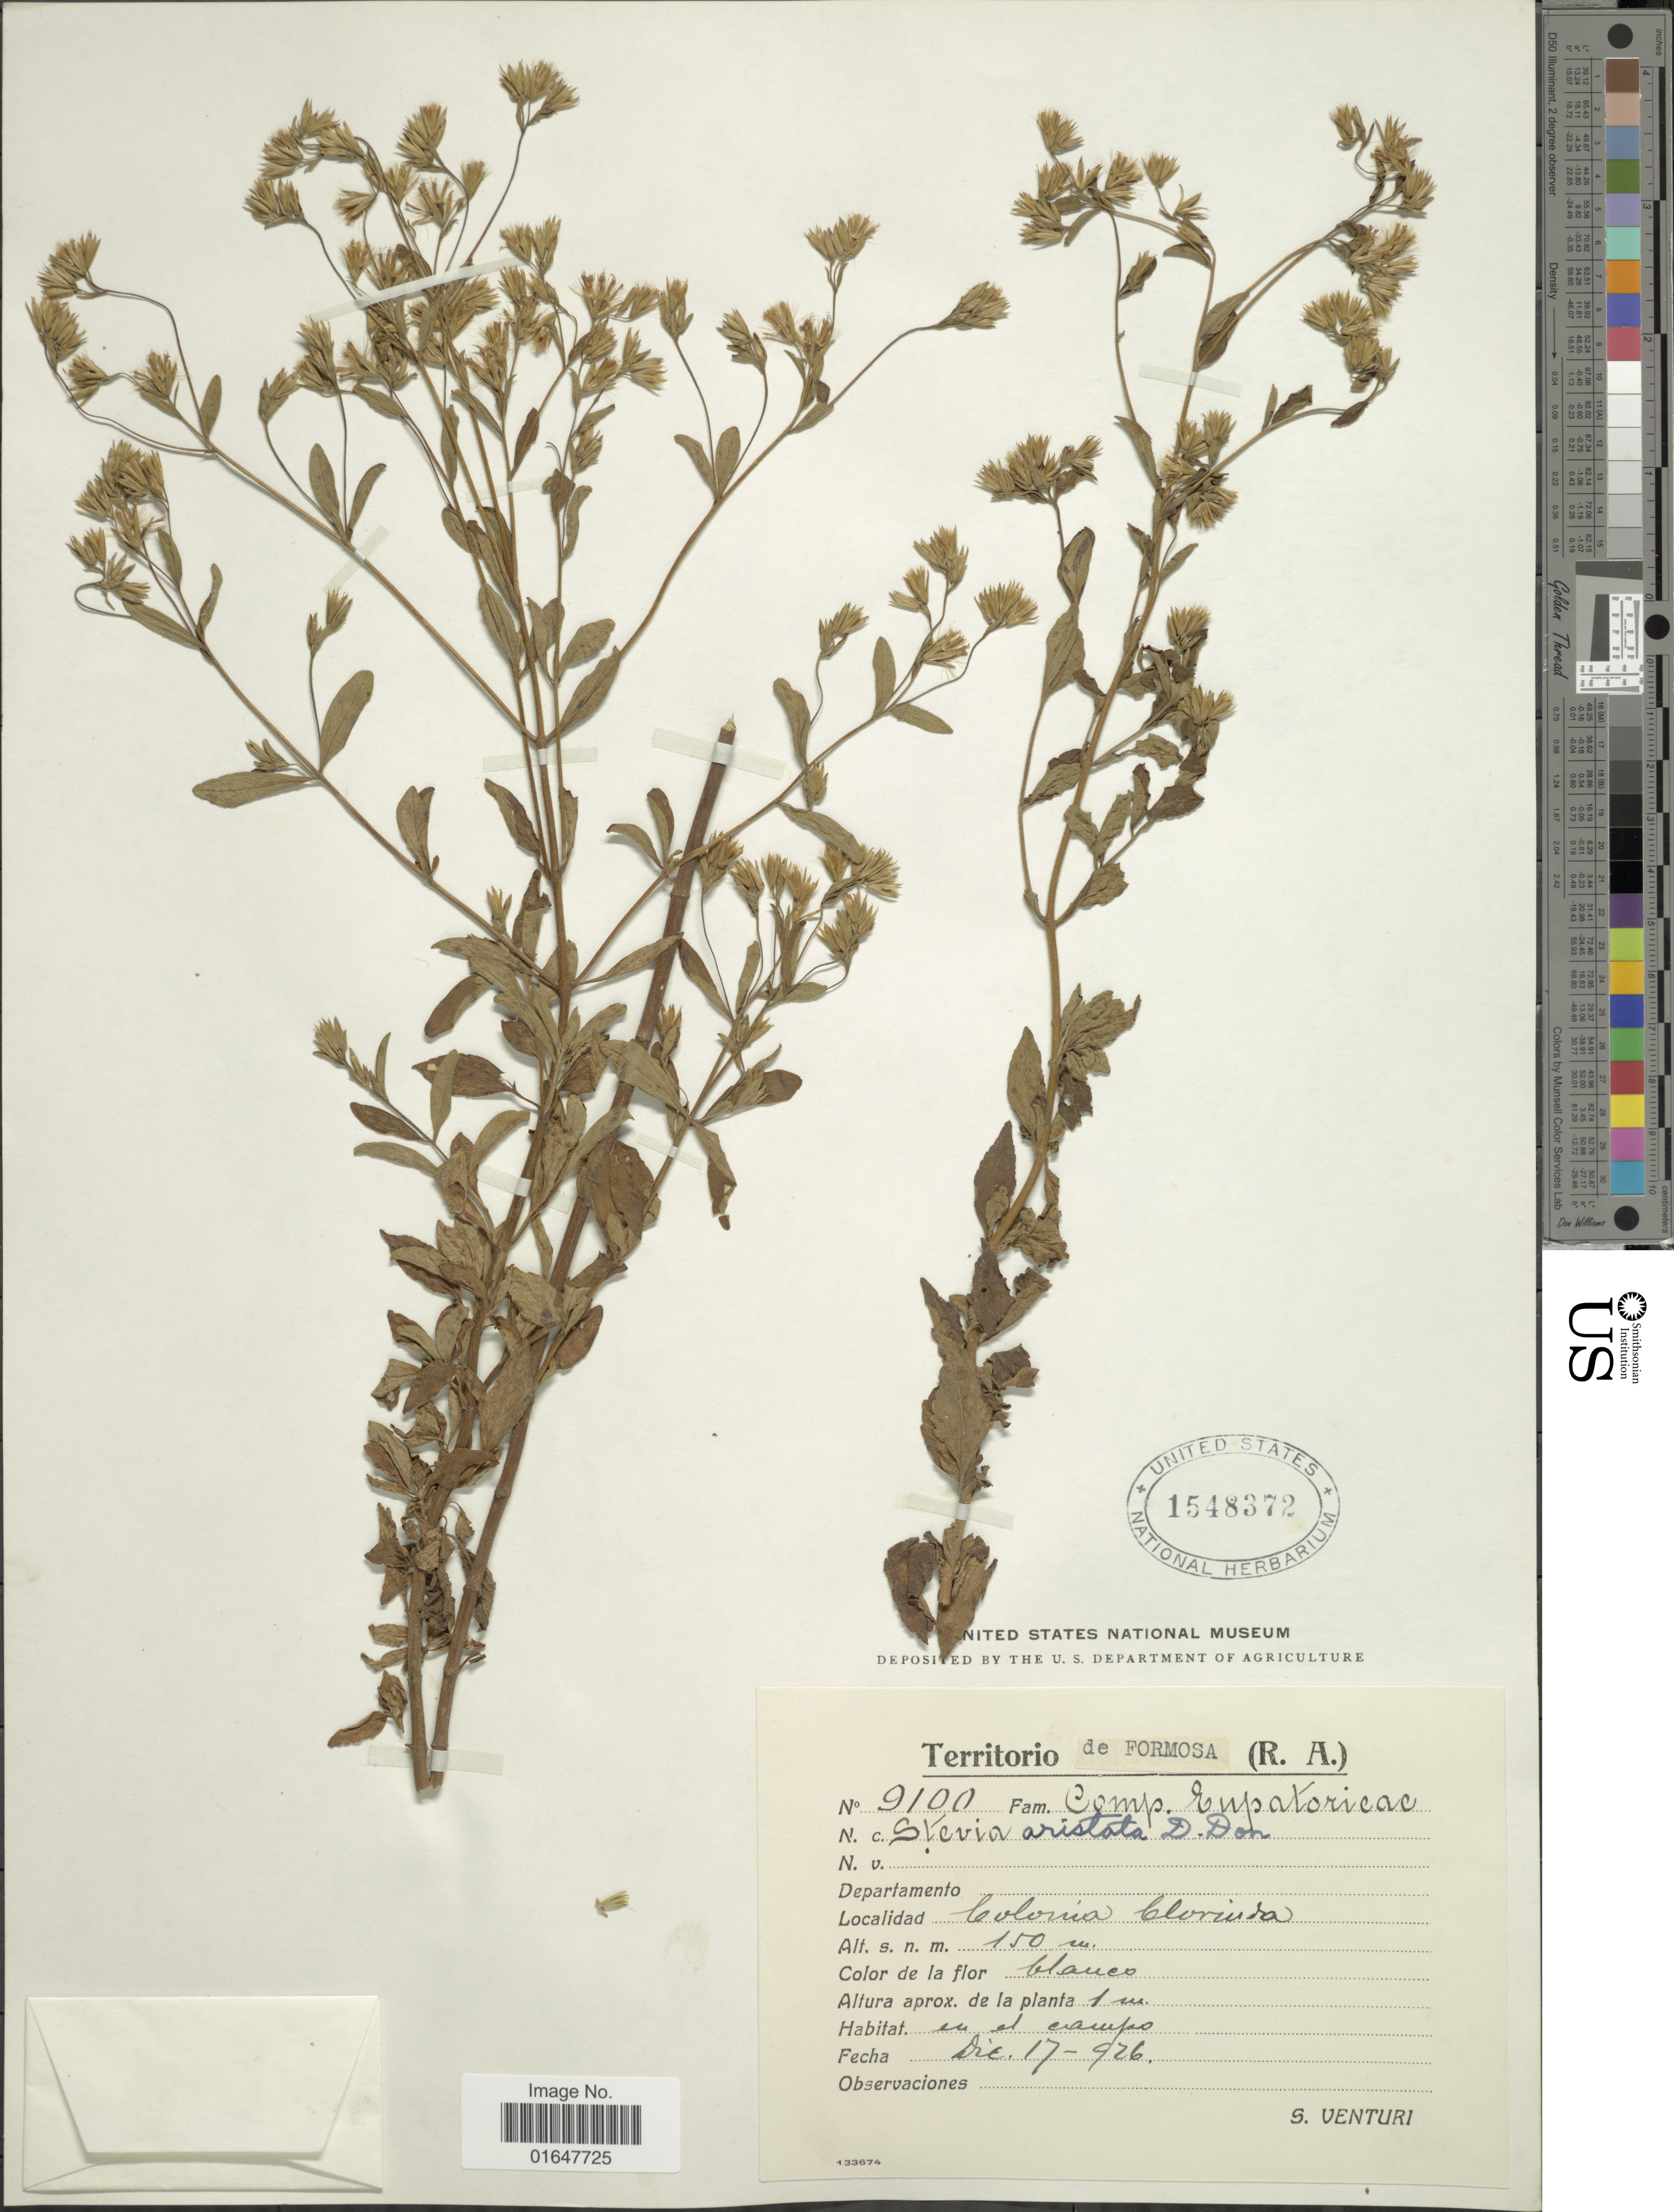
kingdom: Plantae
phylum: Tracheophyta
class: Magnoliopsida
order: Asterales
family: Asteraceae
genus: Stevia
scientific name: Stevia aristata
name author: D. Don ex Hook. & Arn.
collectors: S. Venturi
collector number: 9100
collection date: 1926-12-17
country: Argentina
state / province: Formosa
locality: Colonia Clorinda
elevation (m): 150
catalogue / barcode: US 1548372